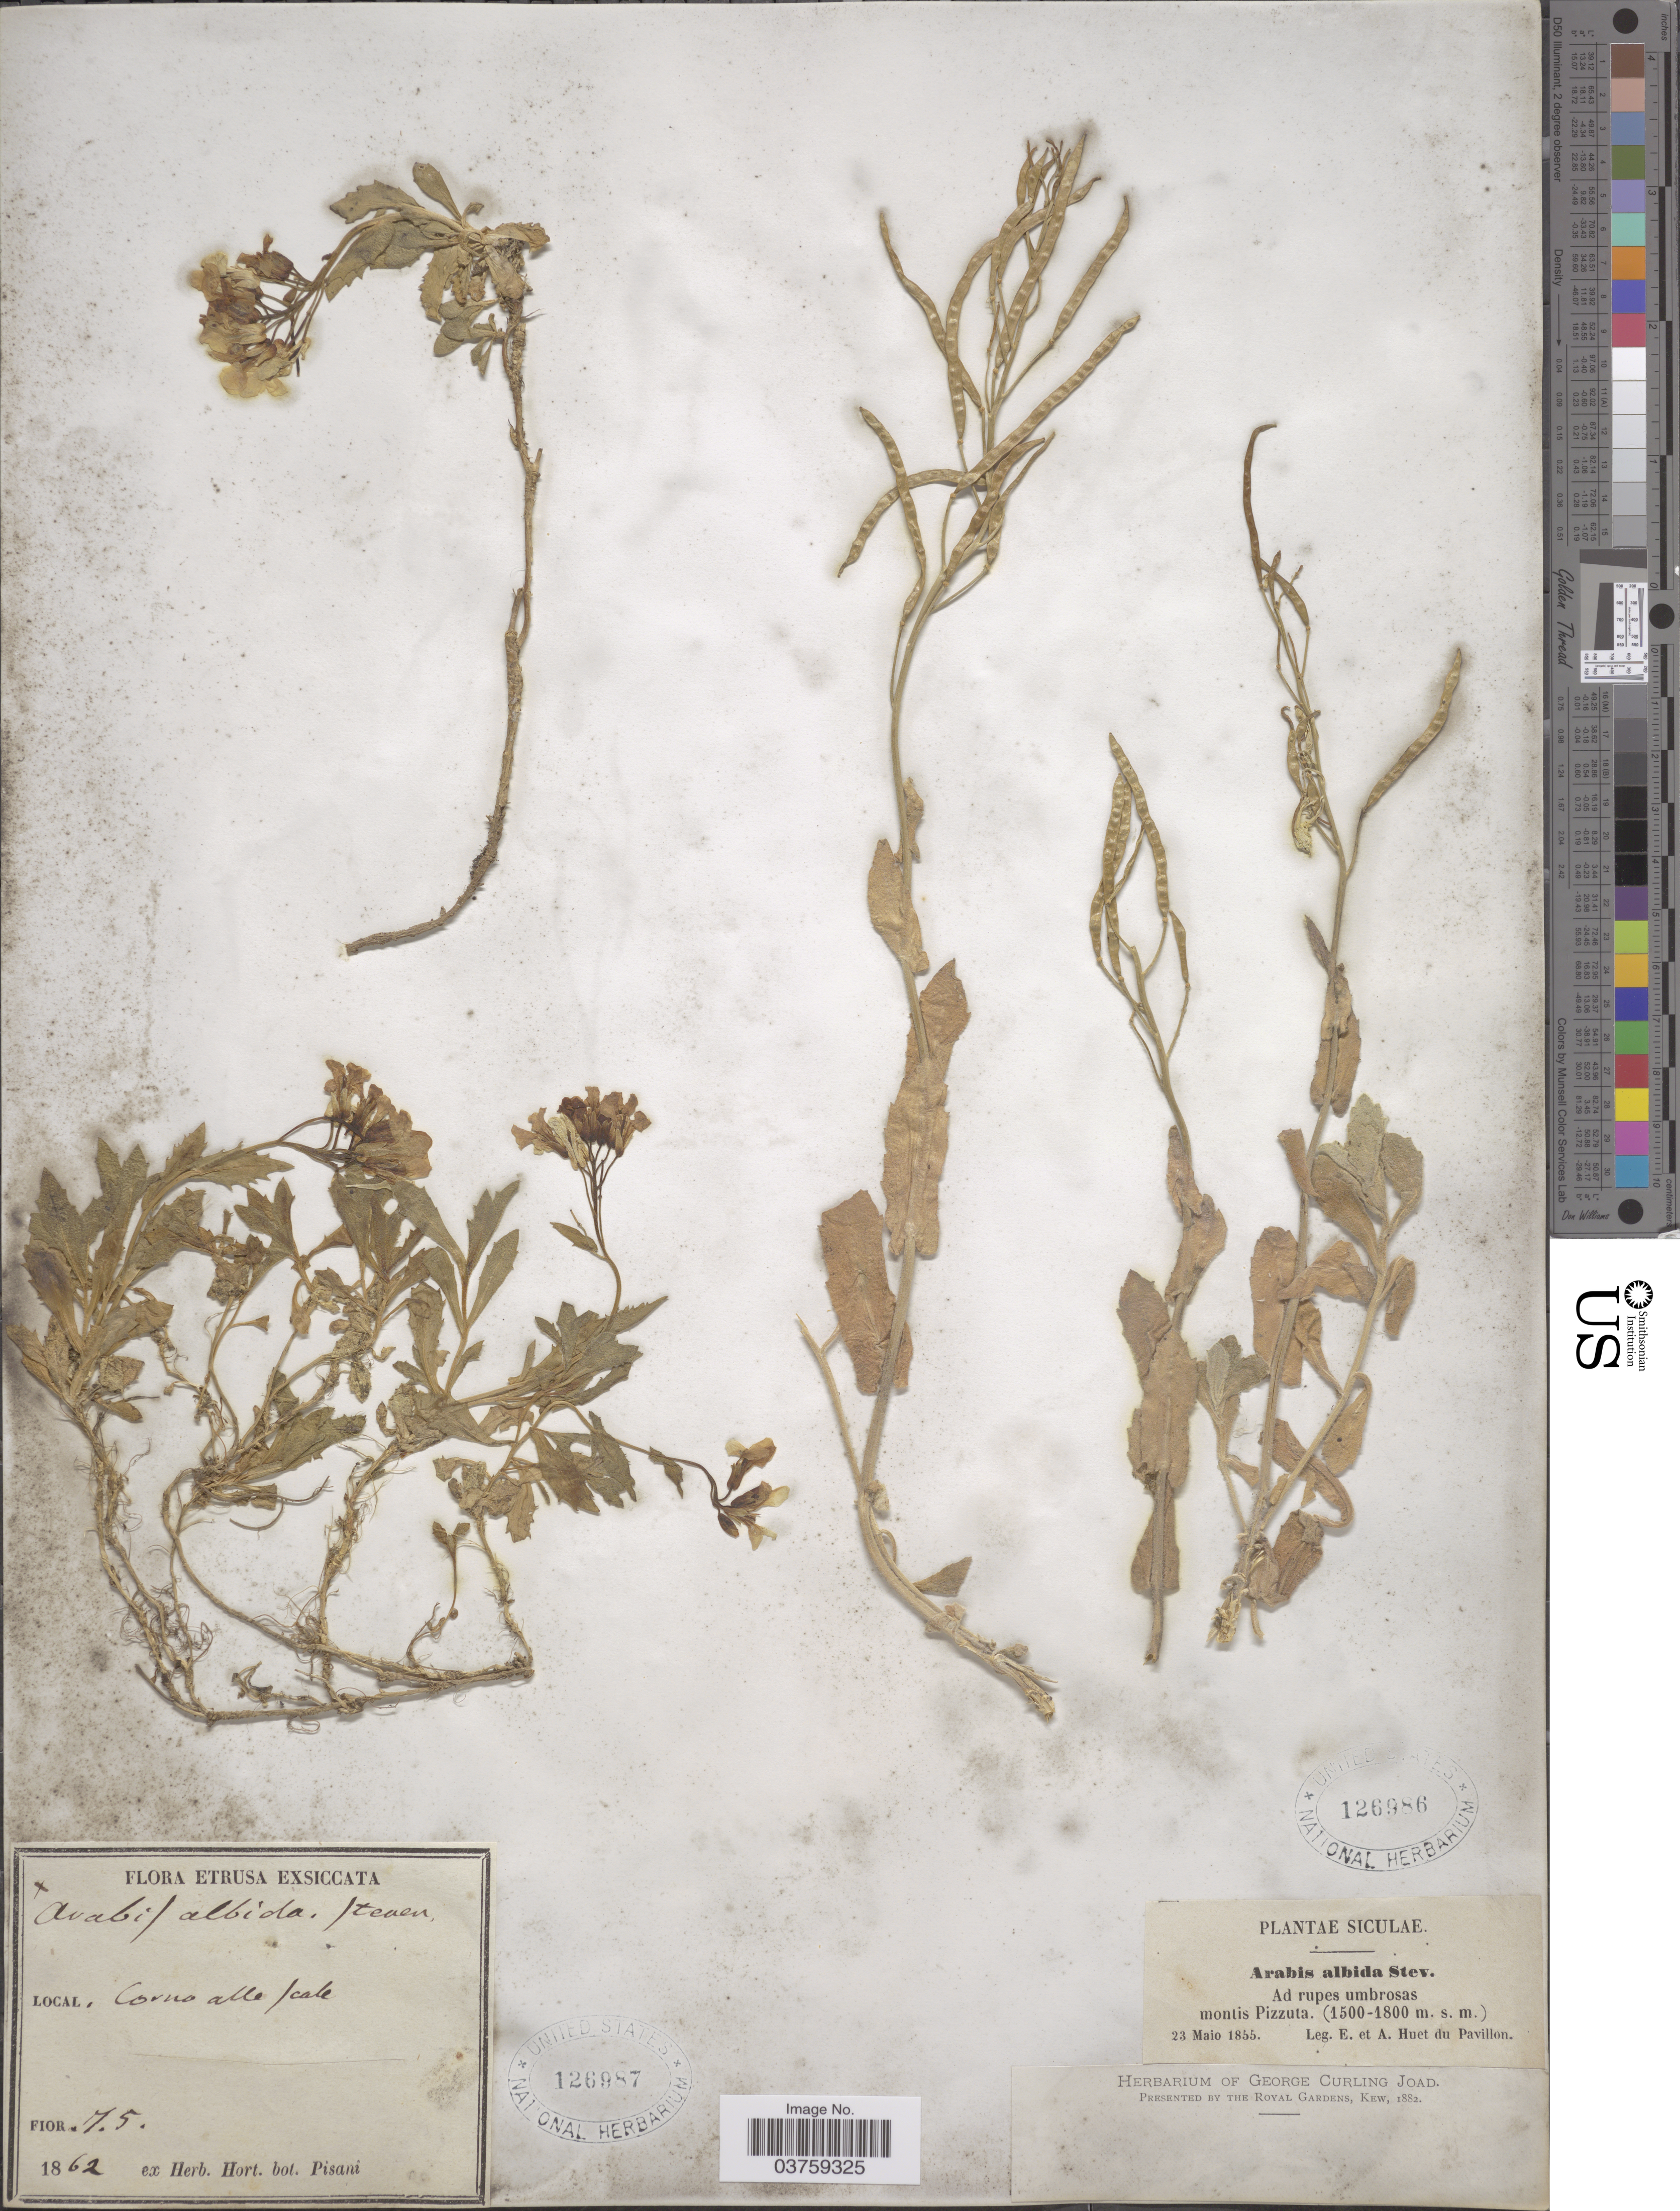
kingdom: Plantae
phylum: Tracheophyta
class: Magnoliopsida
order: Brassicales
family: Brassicaceae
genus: Arabis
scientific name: Arabis albida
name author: Steven ex Fisch.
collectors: E. Huet du Pavillon & A. Huet du Pavillon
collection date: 1855-05-23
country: Italy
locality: Siculæ. Ad rupes umbrosas montis Pizzuta.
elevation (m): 1500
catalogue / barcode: US 126986